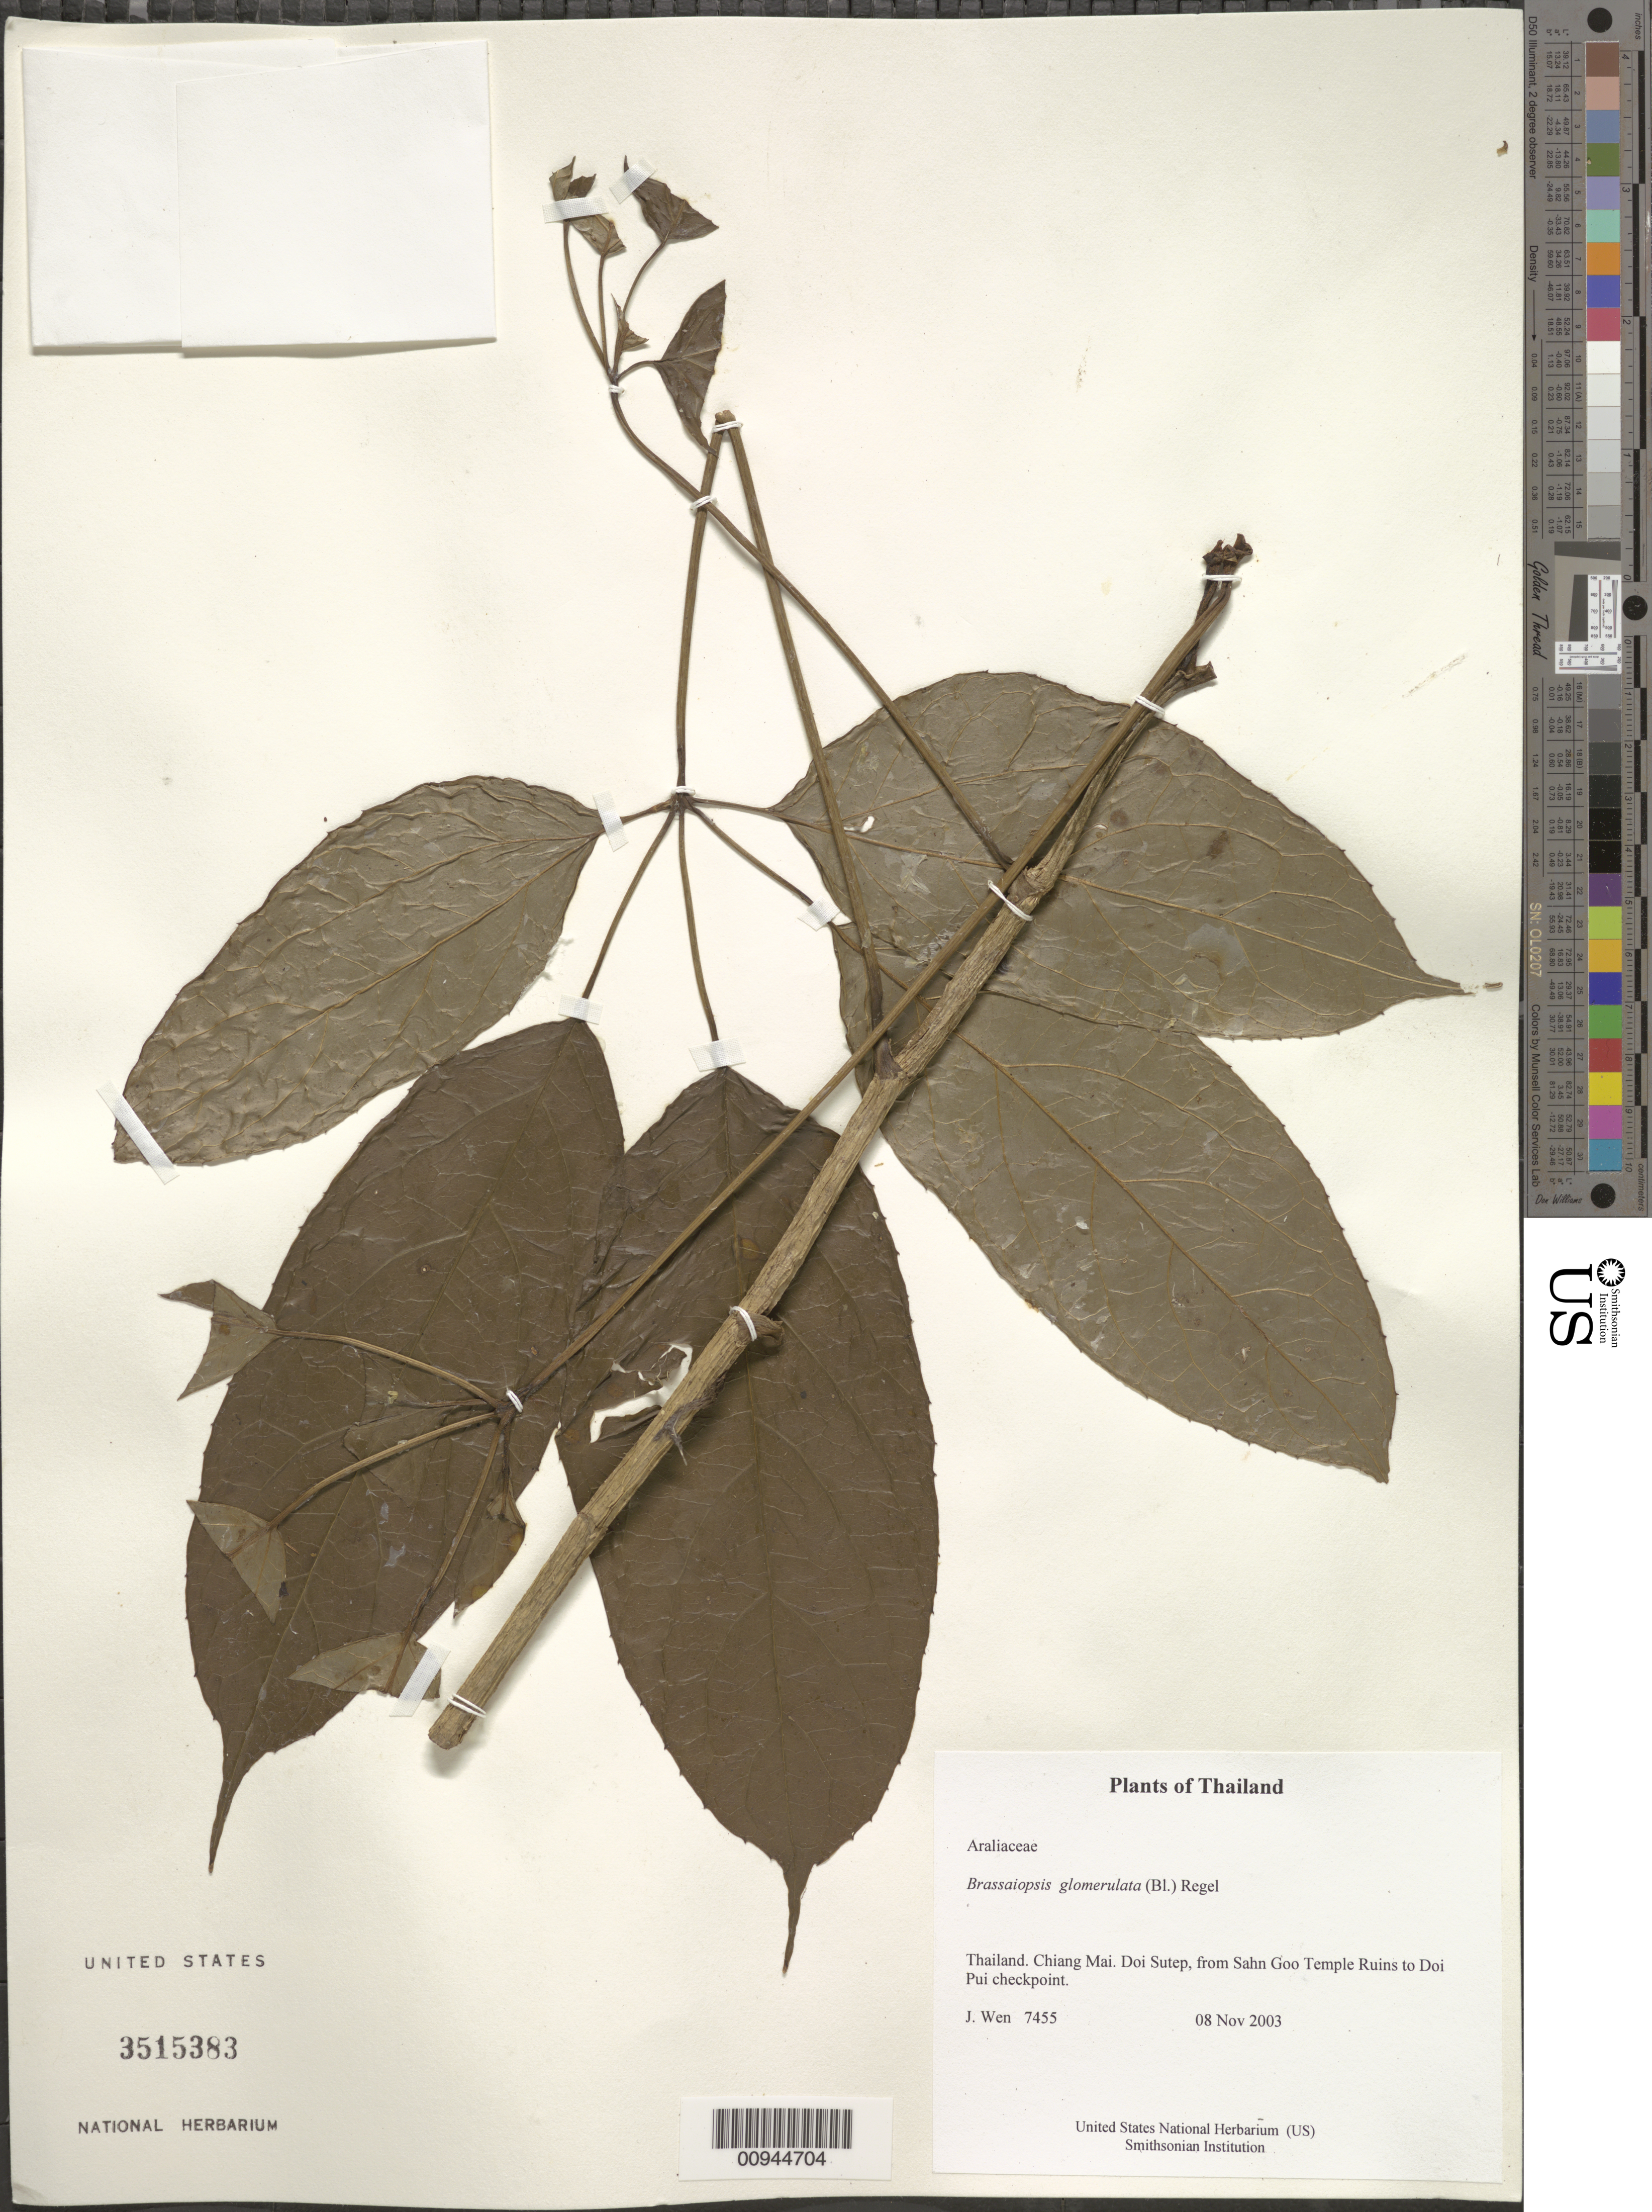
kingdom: Plantae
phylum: Tracheophyta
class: Magnoliopsida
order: Apiales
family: Araliaceae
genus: Brassaiopsis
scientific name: Brassaiopsis glomerulata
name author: (Blume) Regel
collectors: J. Wen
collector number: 7455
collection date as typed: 08 Nov 2003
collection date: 2003-11-08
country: Thailand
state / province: Chiang Mai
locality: Doi Sutep, from Sahn Goo Temple Ruins to Doi Pui checkpoint.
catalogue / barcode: US 3515383